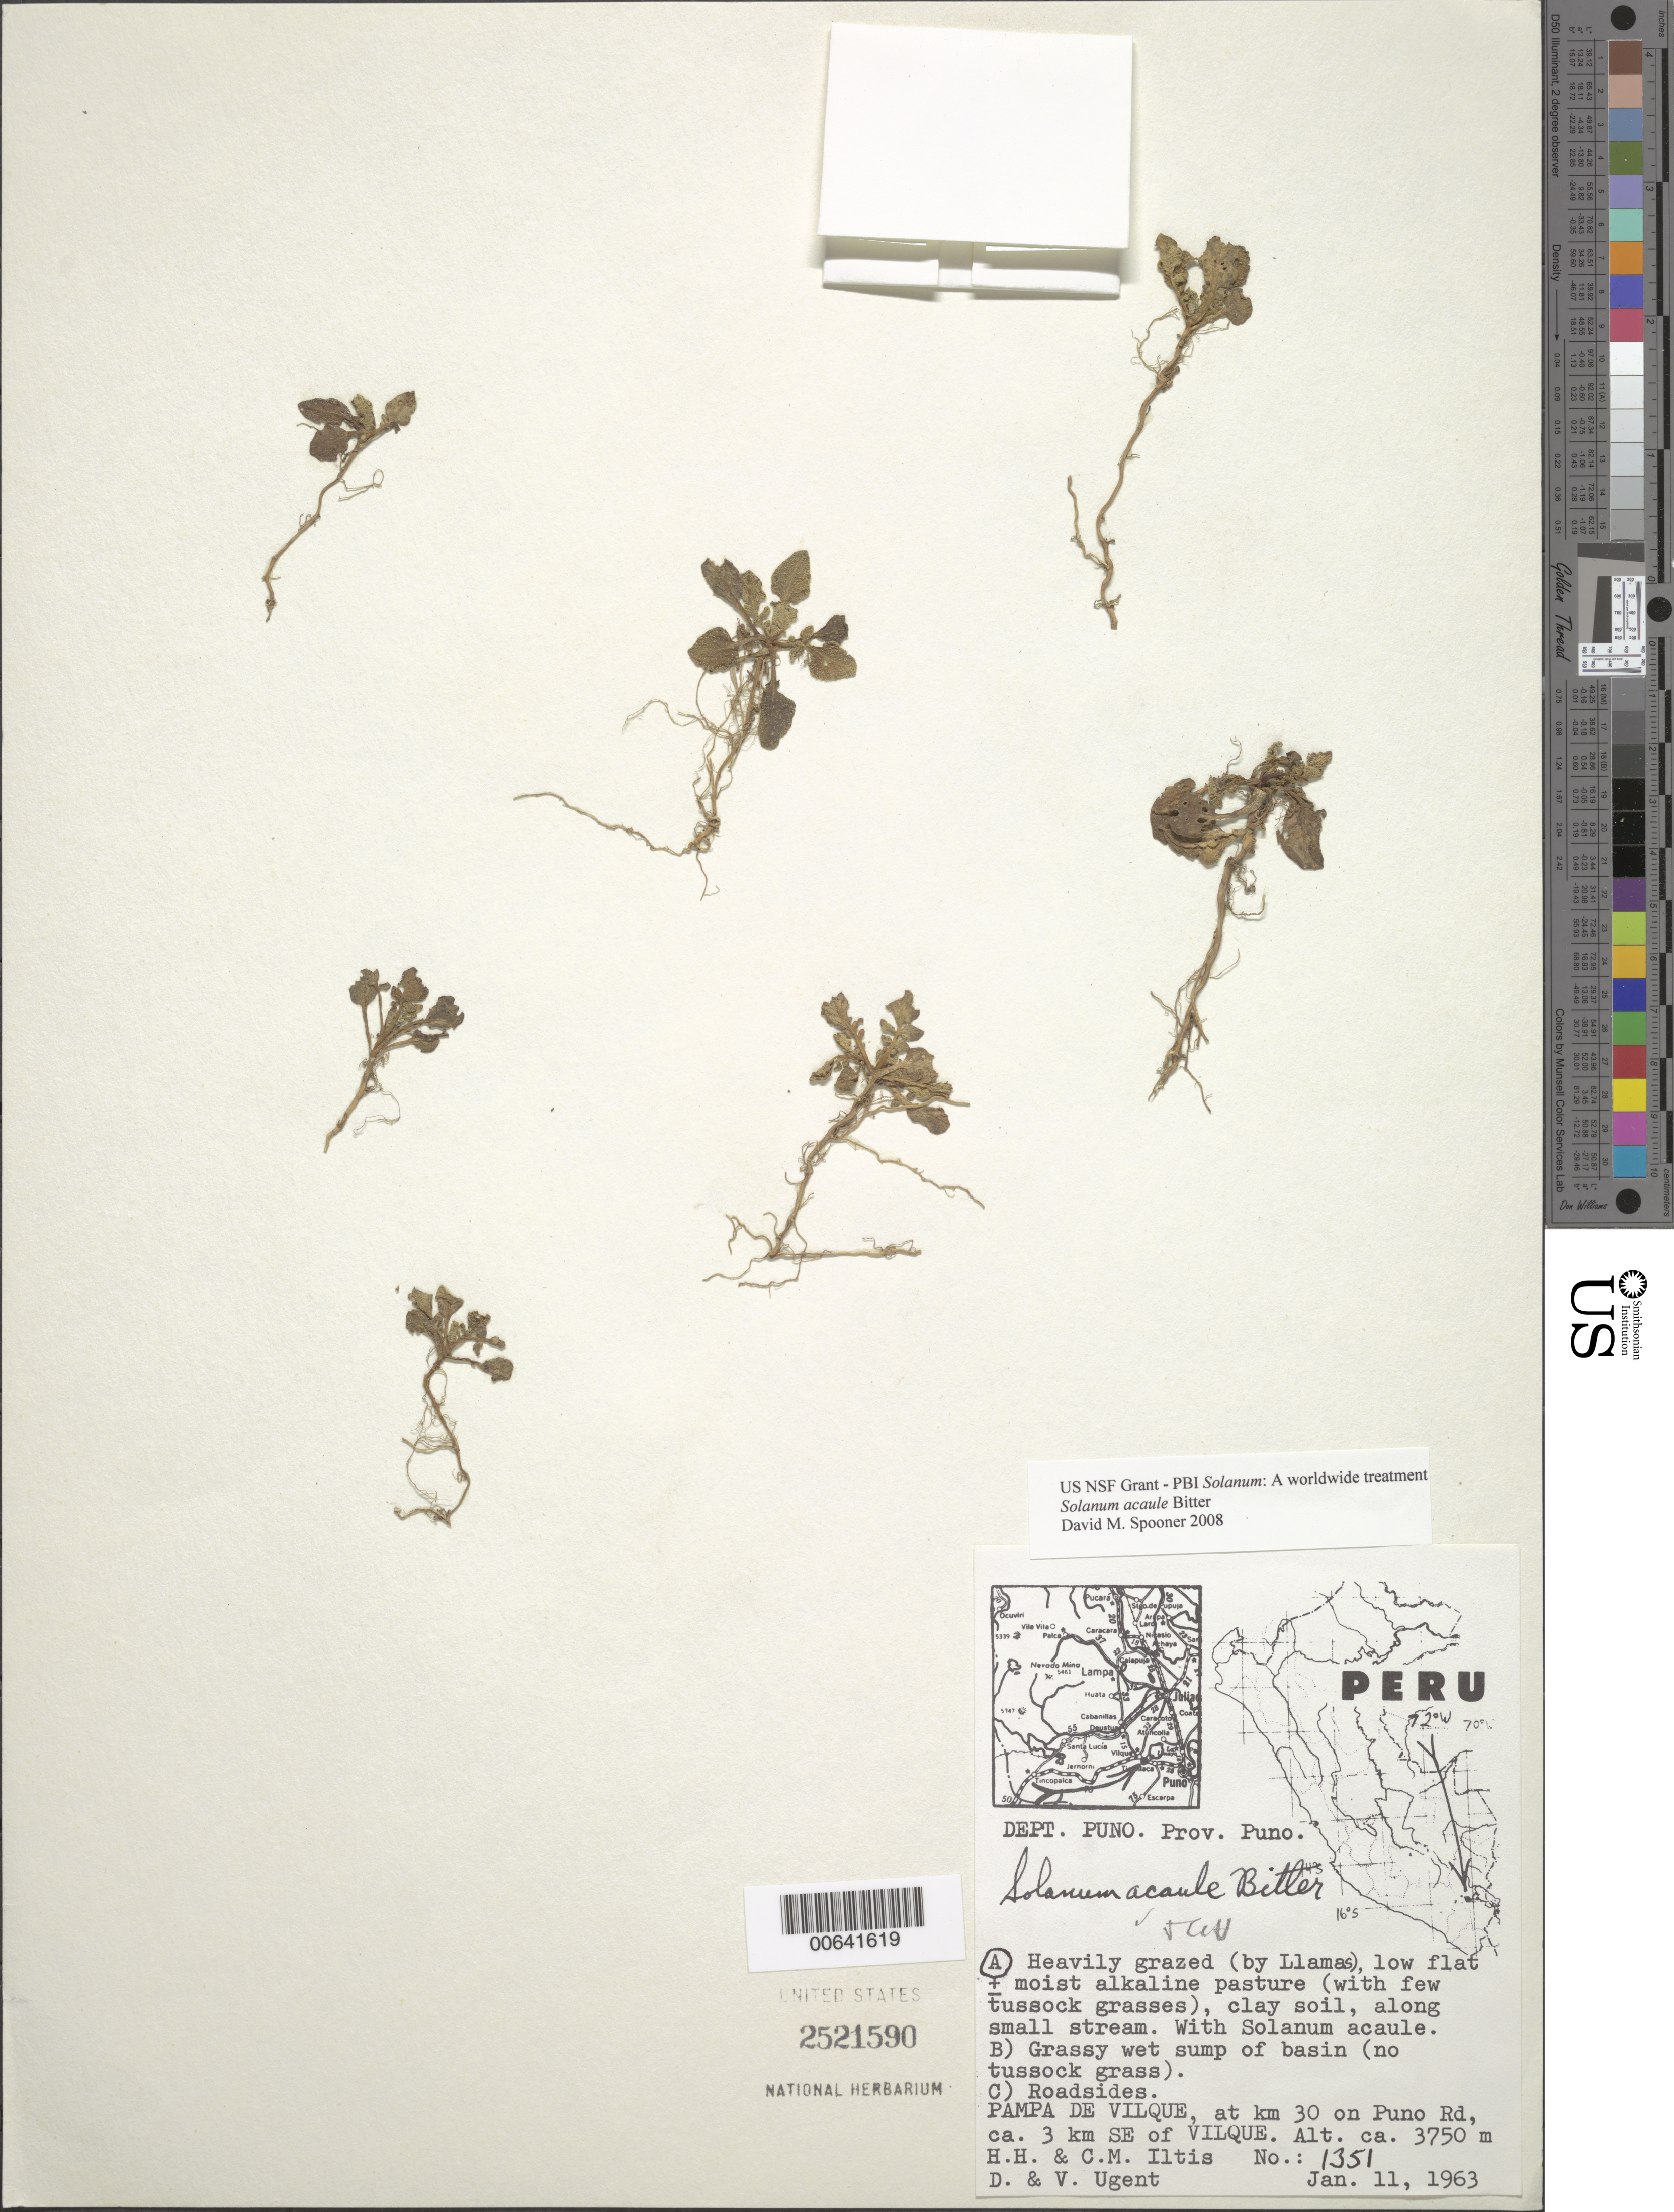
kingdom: Plantae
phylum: Tracheophyta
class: Magnoliopsida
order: Solanales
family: Solanaceae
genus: Solanum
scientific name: Solanum acaule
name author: Bitter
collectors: H. H. Iltis, C. M Iltis, D. Ugent & V. Ugent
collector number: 1351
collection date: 1963-01-11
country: Peru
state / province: Puno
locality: Dept. Puno. Prov. Puno. Along small stream. Pampa De Vilque, at km 30 on Puno Rd, ca. 3 km SE of Vilque.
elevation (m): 3750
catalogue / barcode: US 2521590